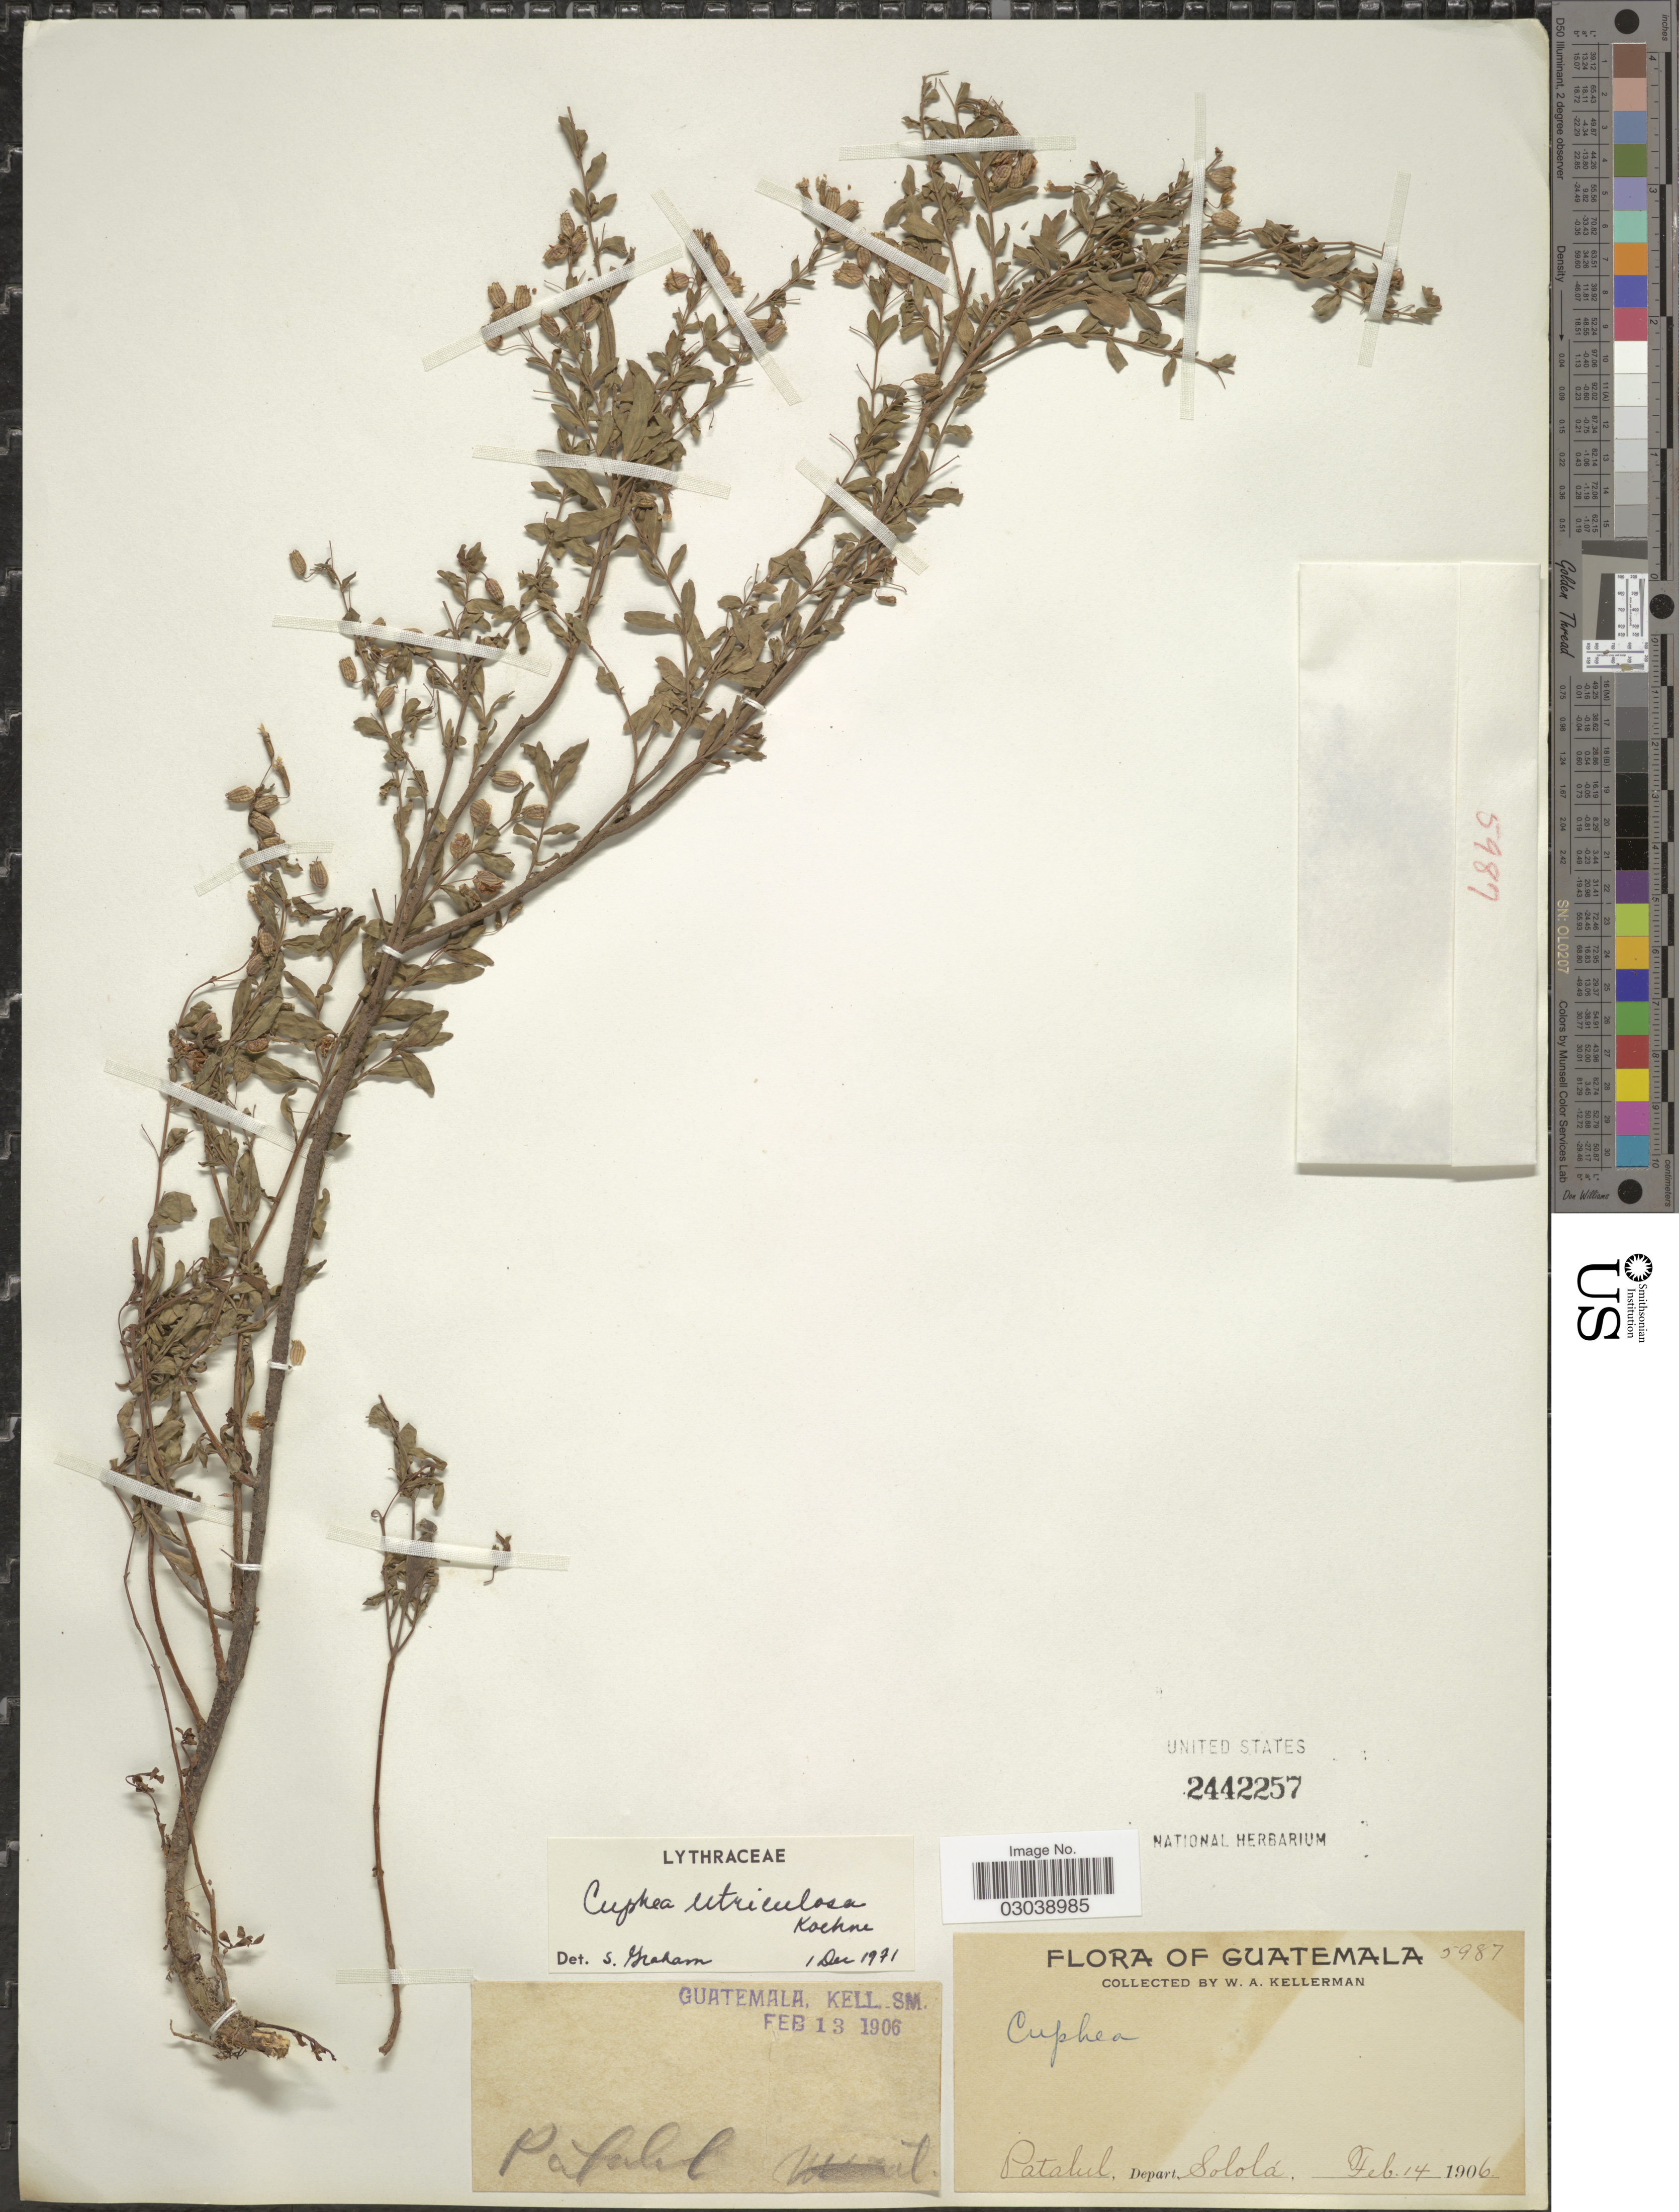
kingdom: Plantae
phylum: Tracheophyta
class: Magnoliopsida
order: Myrtales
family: Lythraceae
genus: Cuphea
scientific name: Cuphea utriculosa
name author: Koehne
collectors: W. Kellerman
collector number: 5987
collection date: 1906-02-14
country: Guatemala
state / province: Sololá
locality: Patalul, Depart. Sololá.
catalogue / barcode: US 2442257